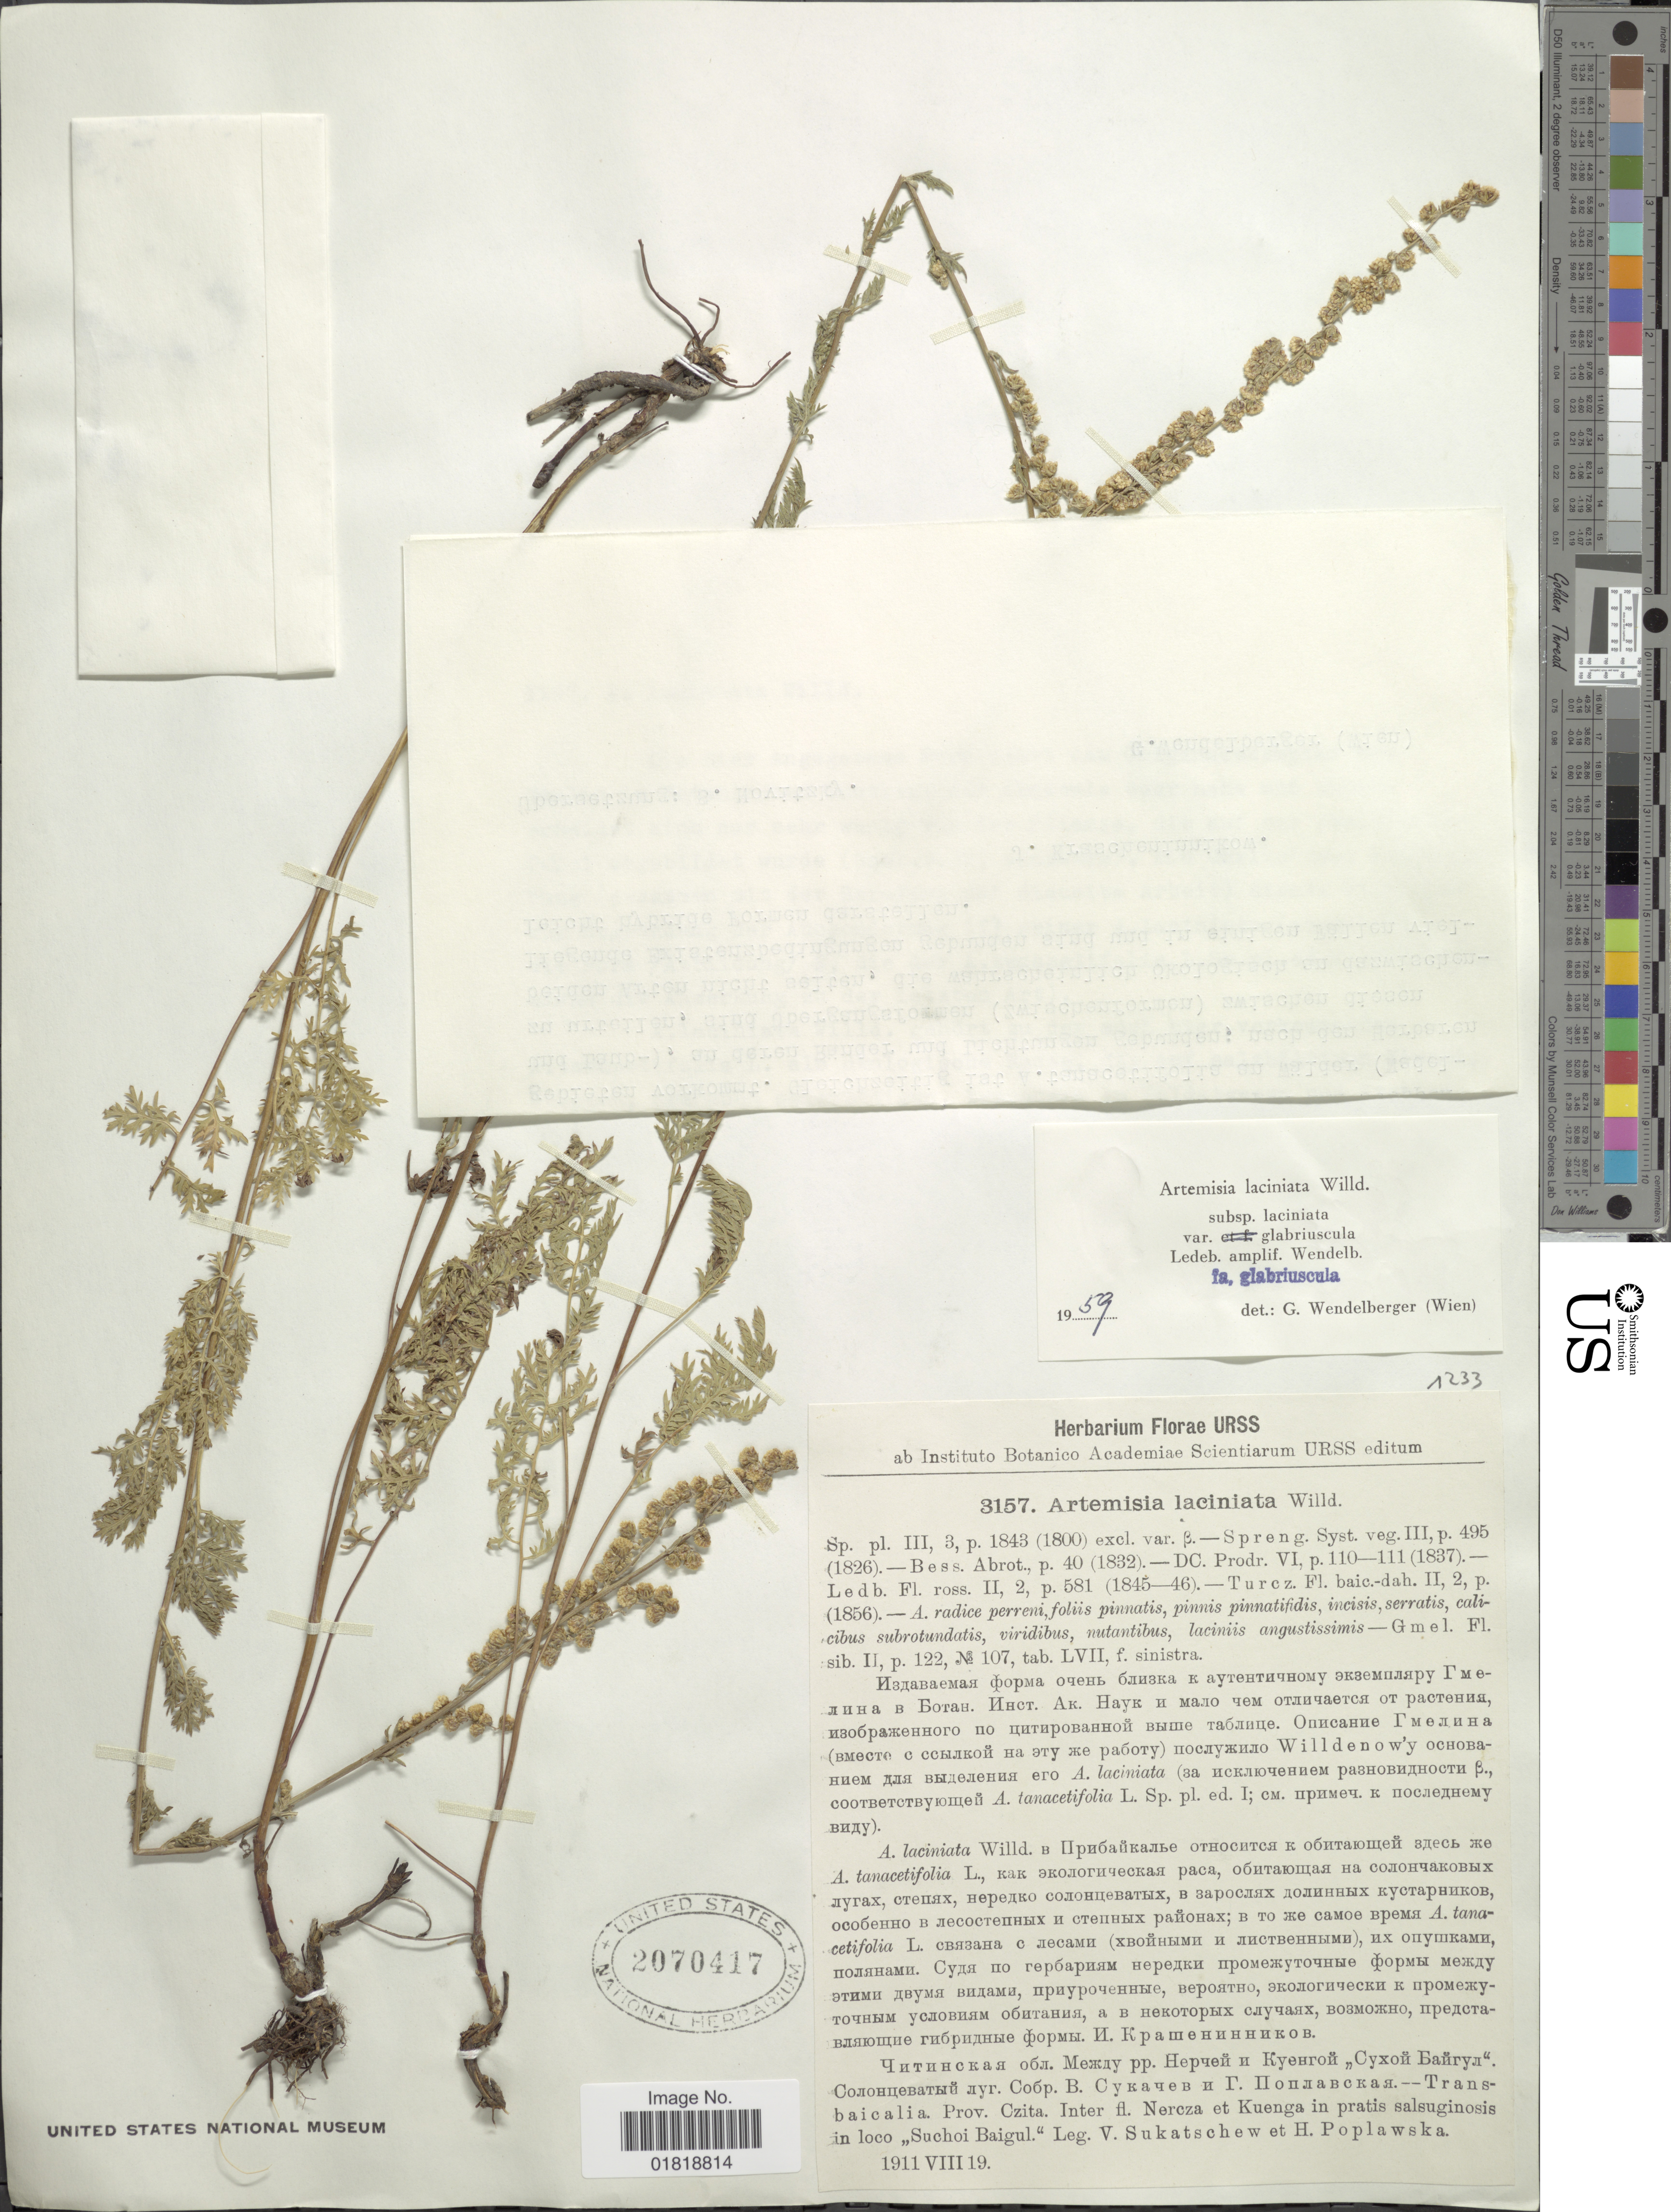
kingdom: Plantae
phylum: Tracheophyta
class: Magnoliopsida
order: Asterales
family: Asteraceae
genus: Artemisia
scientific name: Artemisia laciniata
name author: Willd.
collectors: V. Sukatschew & H. Poplawska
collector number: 3157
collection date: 1911-08-19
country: Russian Federation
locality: Transbaicalia, Prov. Czita, inter fl. Nercza et Kuenga in pratis salsuginosis in loco Suchoi Baigul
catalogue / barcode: US 2070417